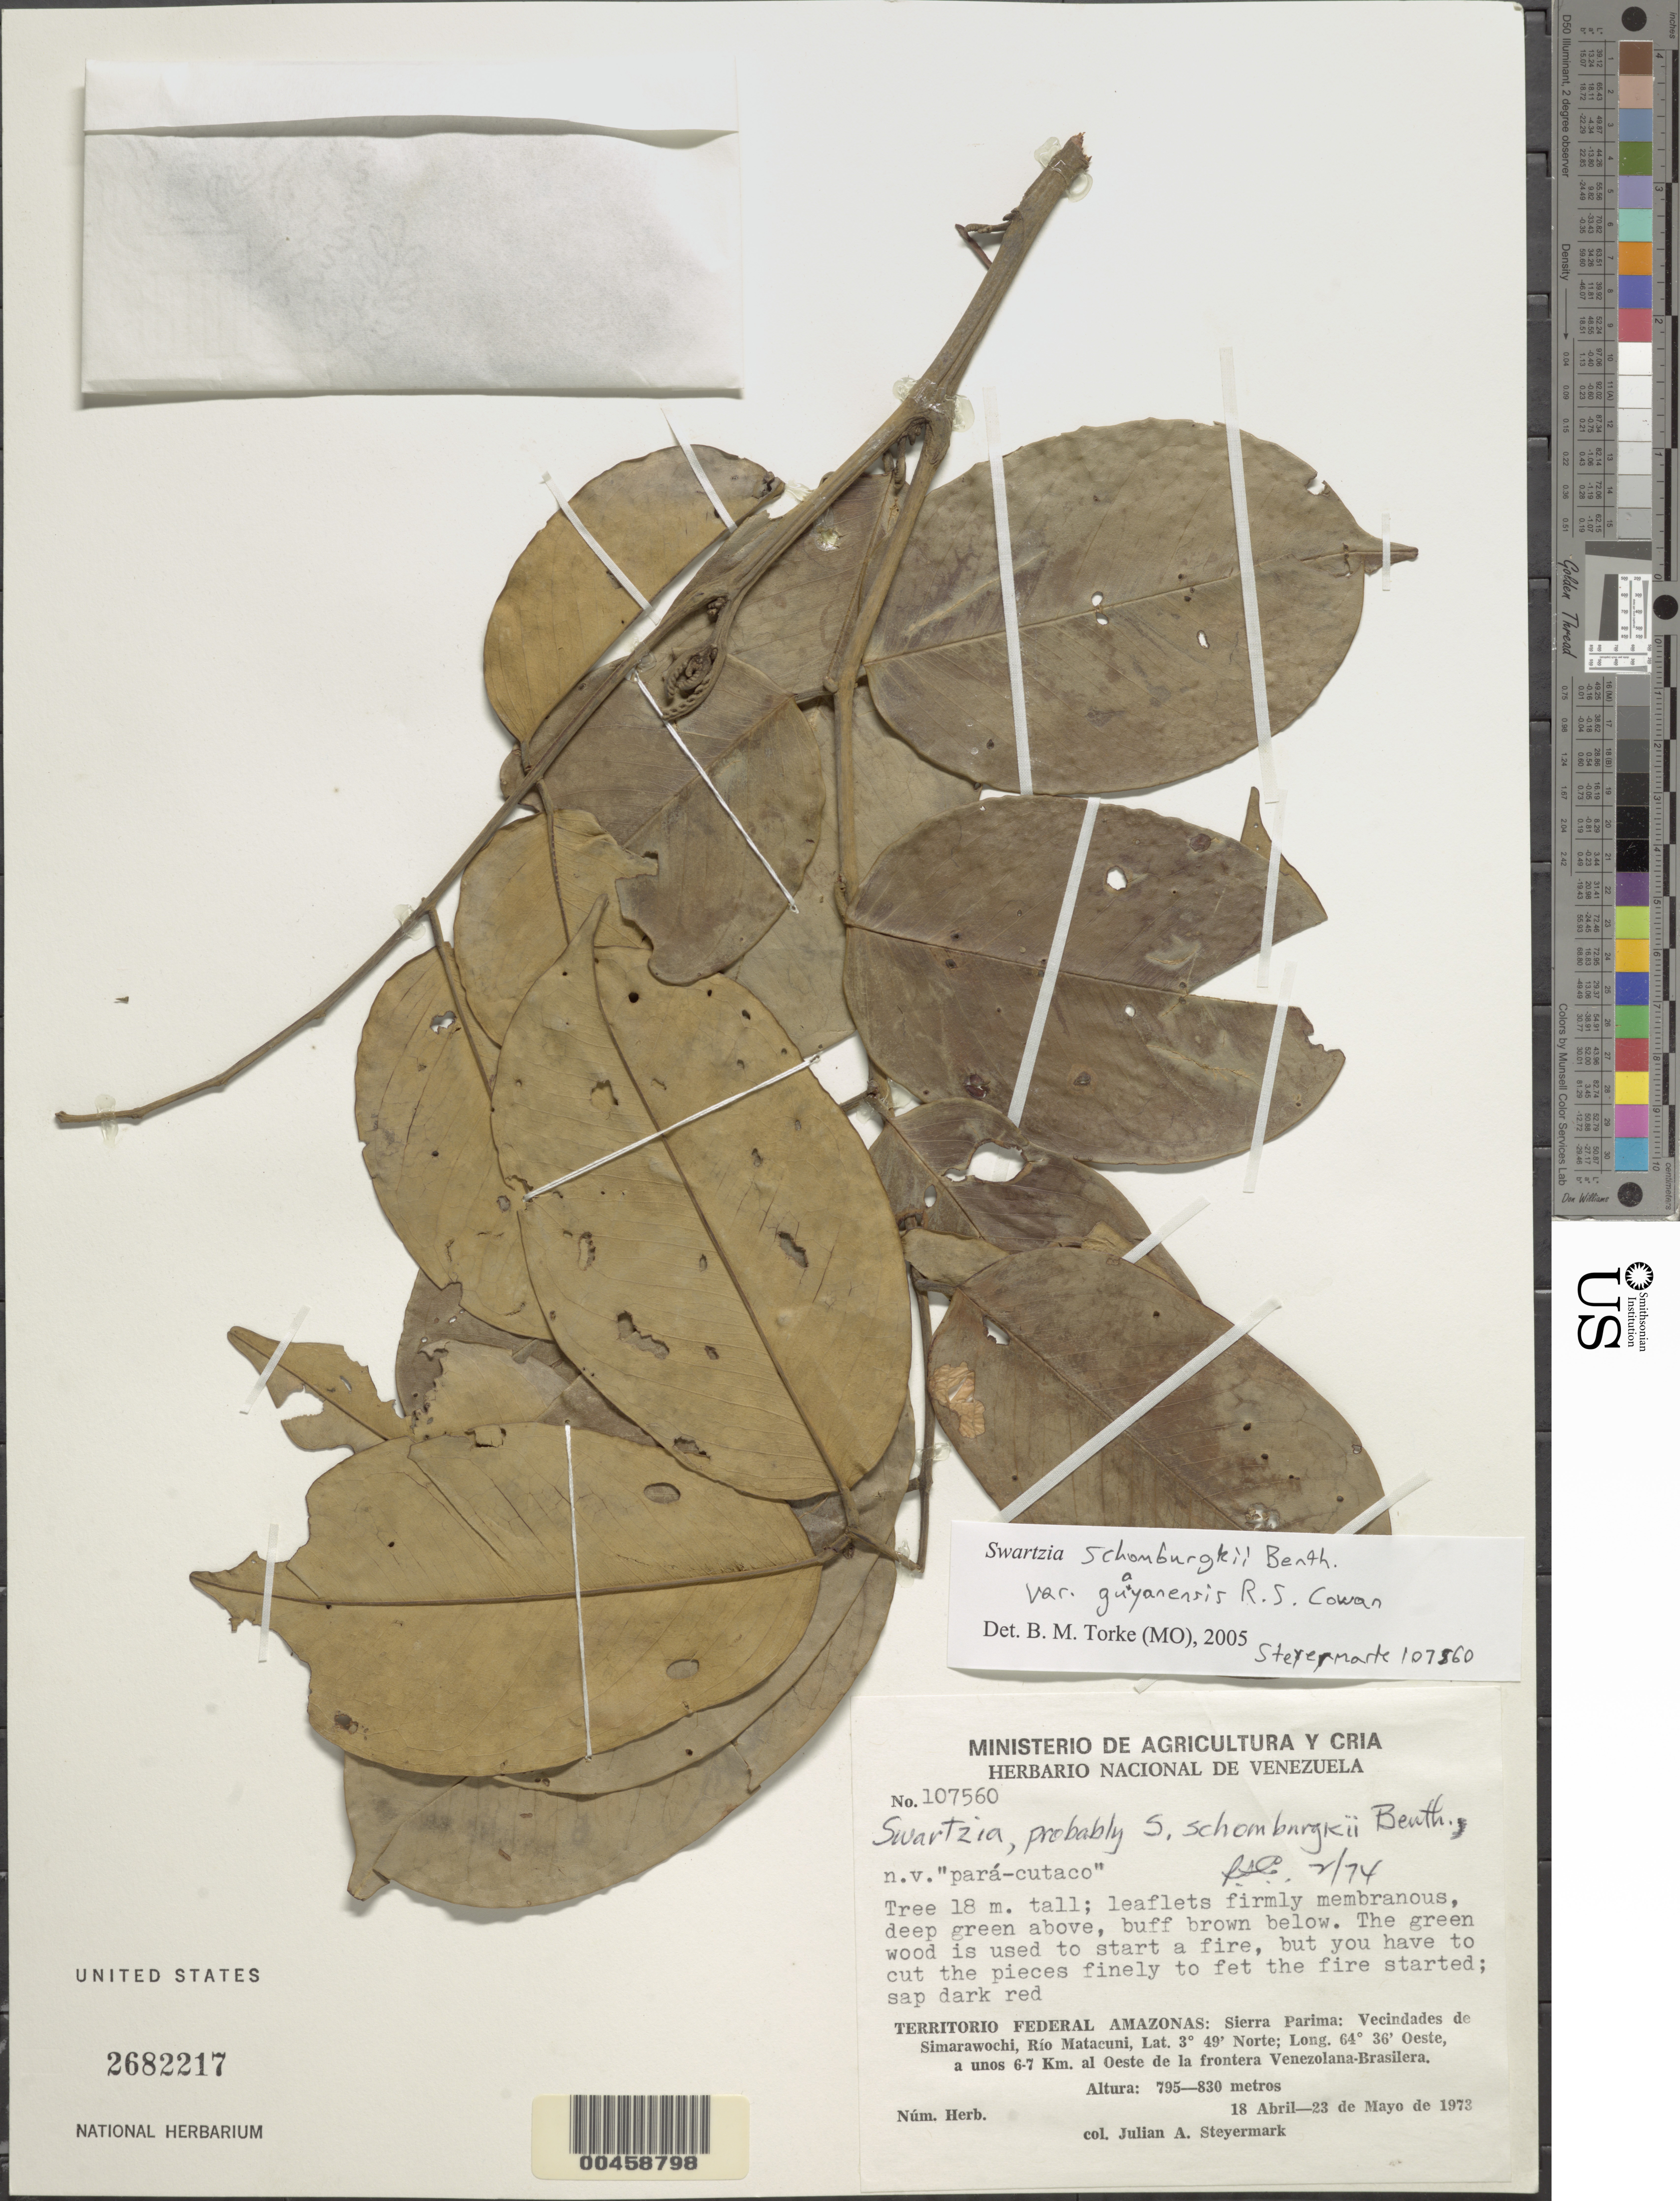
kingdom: Plantae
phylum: Tracheophyta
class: Magnoliopsida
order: Fabales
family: Fabaceae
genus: Swartzia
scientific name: Swartzia schomburgkii var. guayanensis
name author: R.S. Cowan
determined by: Cowan, R. S.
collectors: J. Steyermark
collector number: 107560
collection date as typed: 18 Apr 1973 to 23 May 1973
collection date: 1973-04-18/1973-05-23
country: Venezuela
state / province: Amazonas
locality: Sierra Parima; Vecindades de Simarawochi, Rio Matacuni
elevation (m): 795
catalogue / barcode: US 2682217